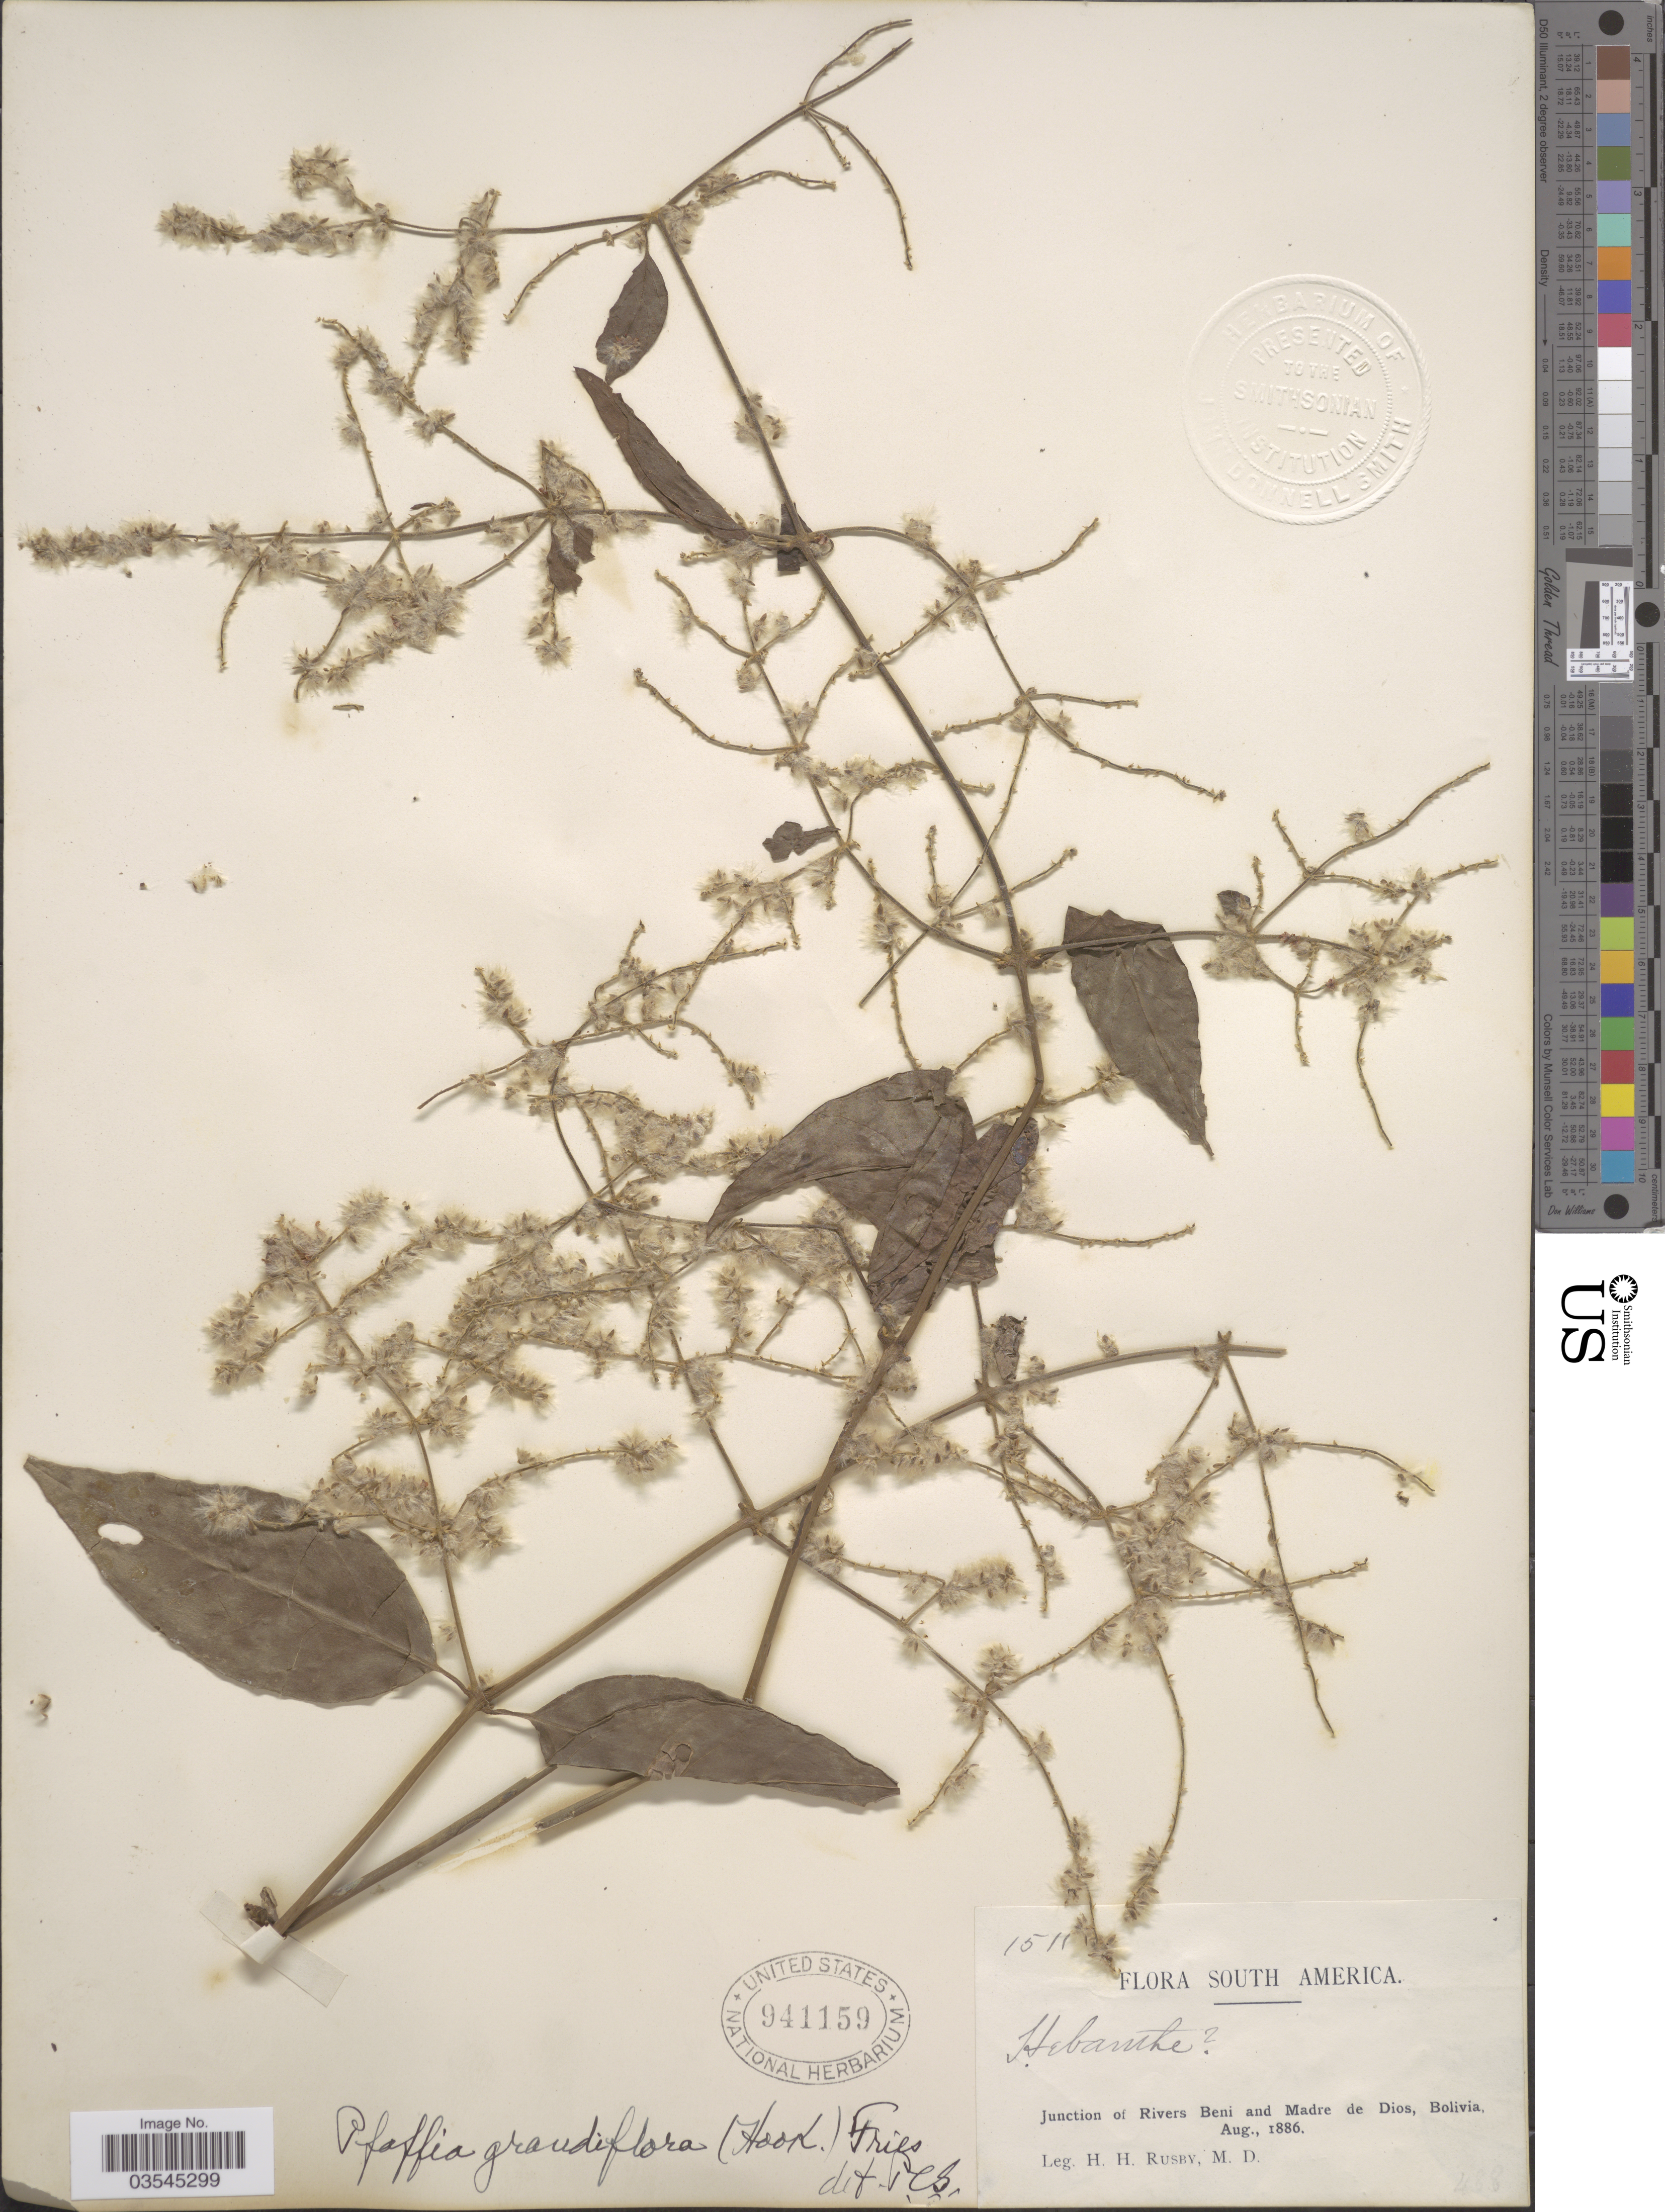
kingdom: Plantae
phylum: Tracheophyta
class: Magnoliopsida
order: Caryophyllales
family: Amaranthaceae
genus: Pfaffia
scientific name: Pfaffia grandiflora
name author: (Hook.) R.E. Fr.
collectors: H. H. Rusby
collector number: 1511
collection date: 1886-08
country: Bolivia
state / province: Beni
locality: Junction of Rivers Beni and Madre de Dios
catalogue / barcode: US 941159